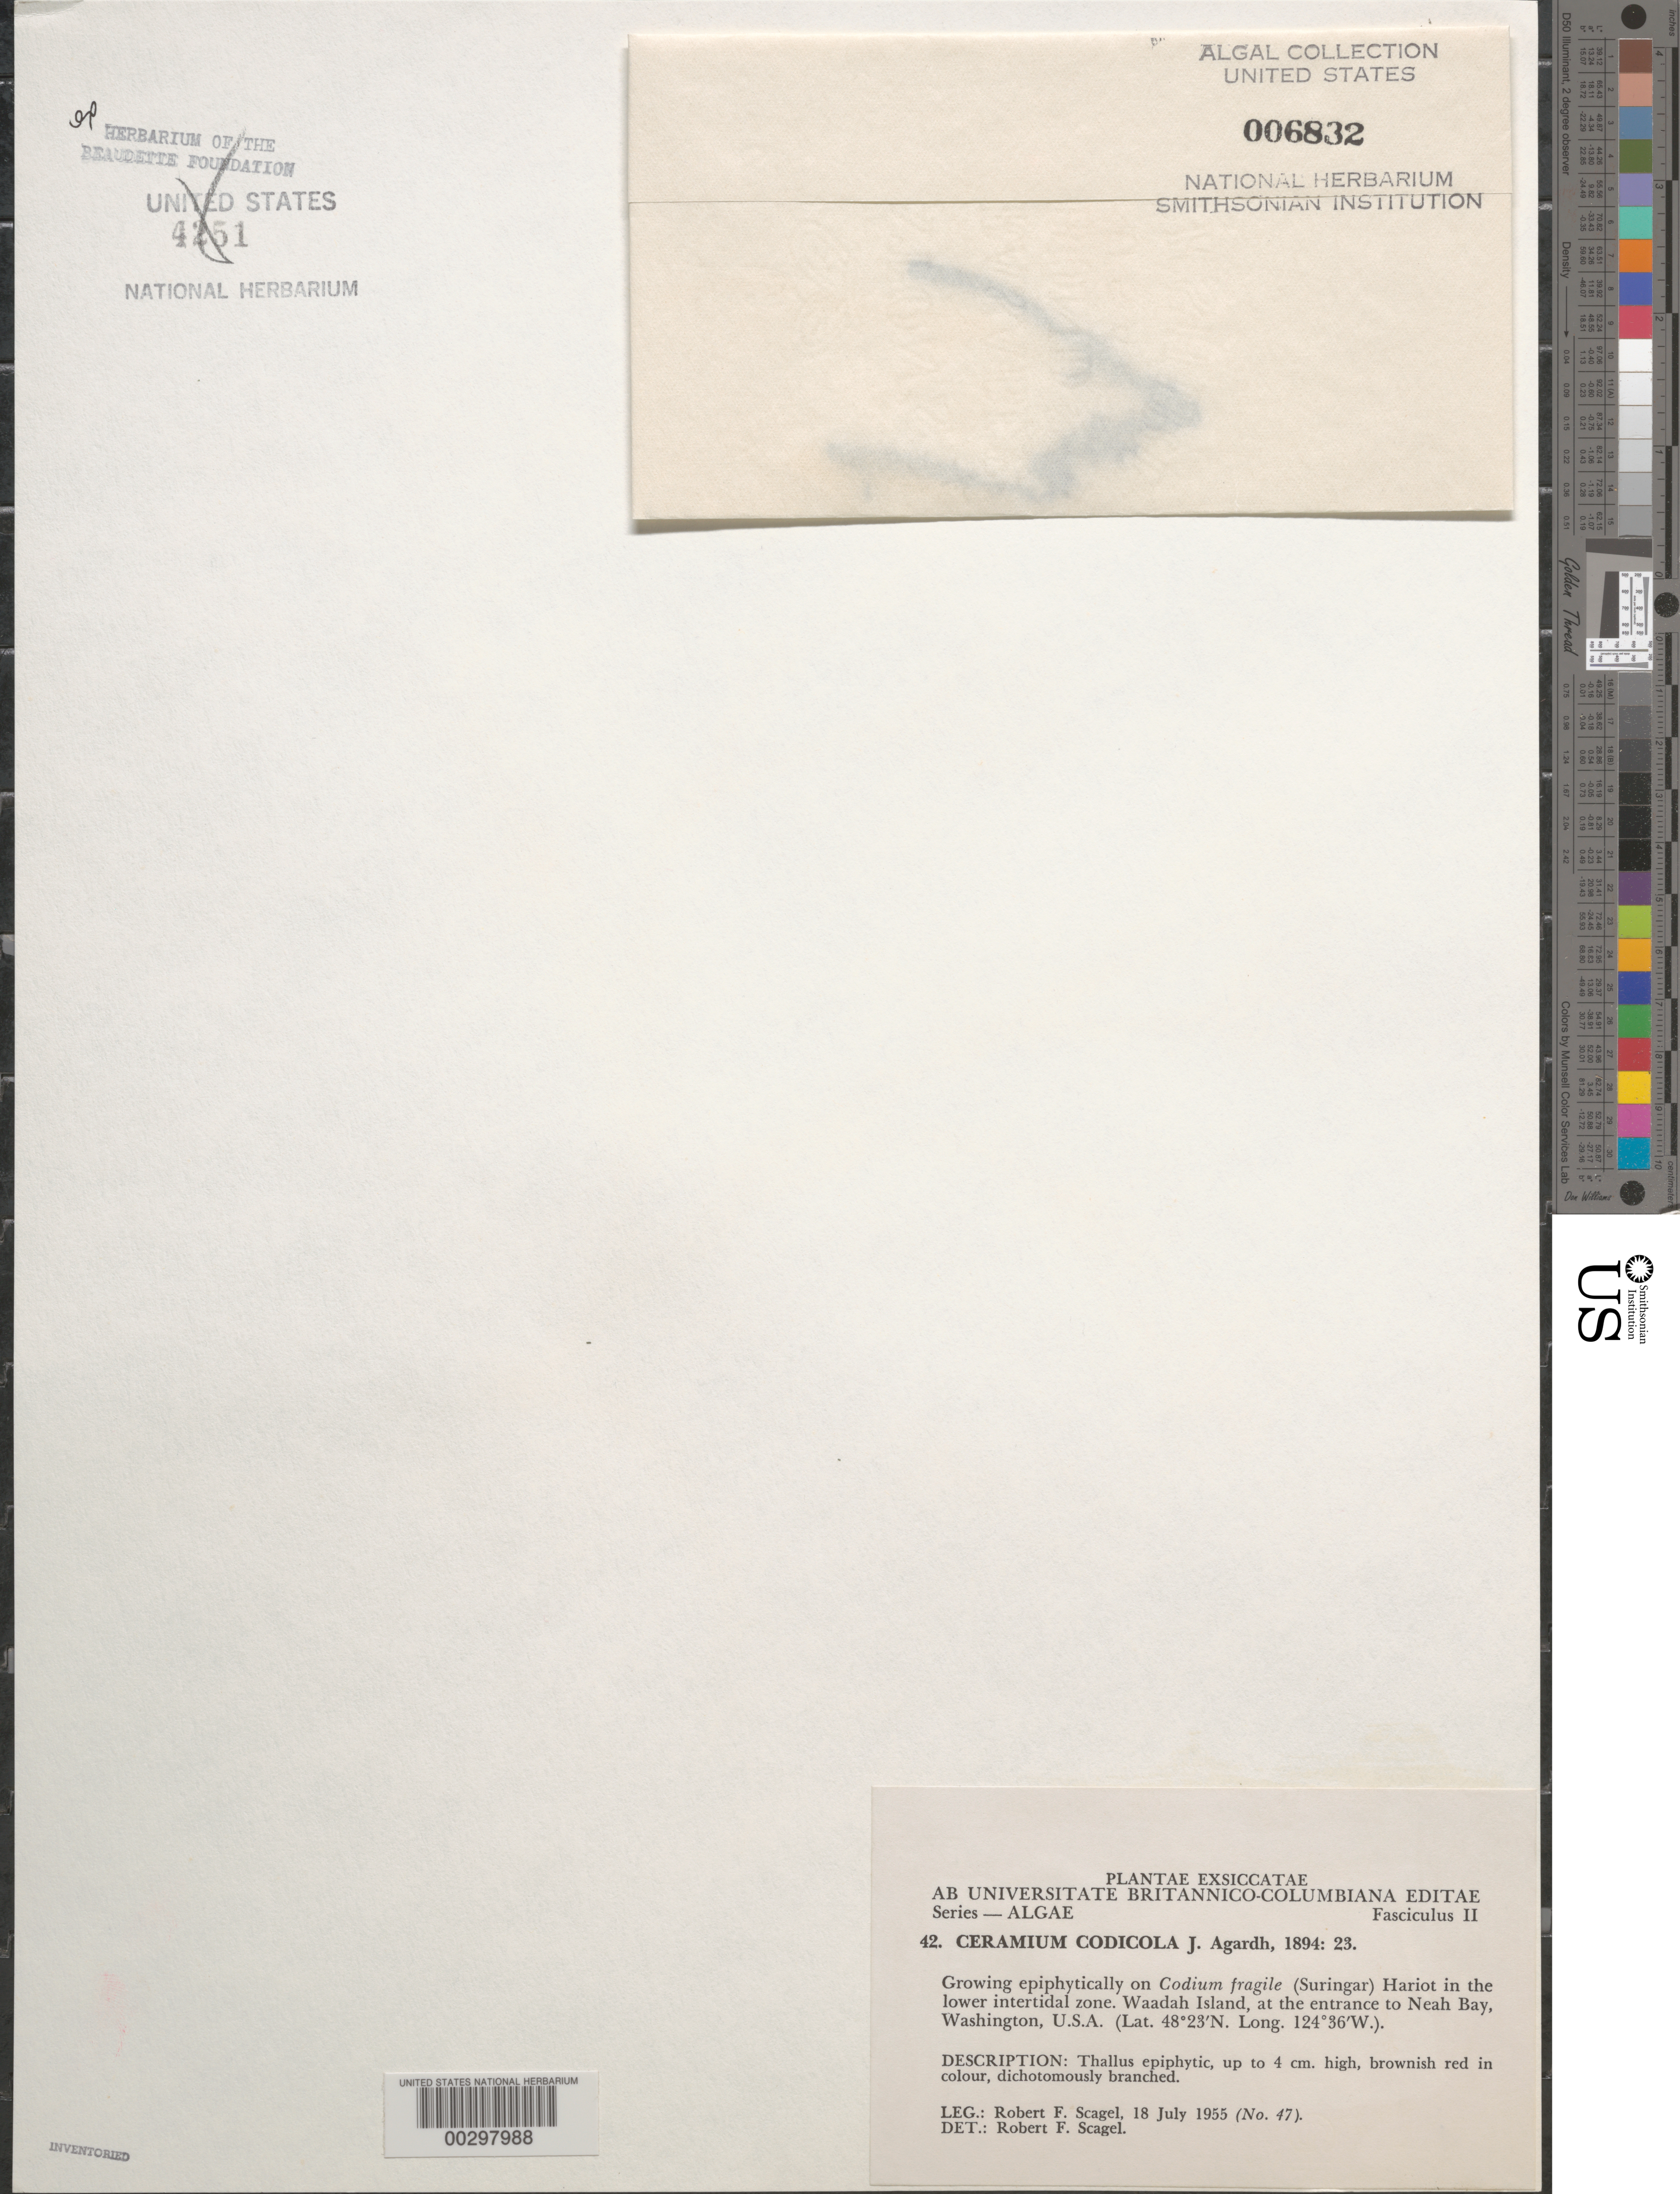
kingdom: Plantae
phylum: Rhodophyta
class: Florideophyceae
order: Ceramiales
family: Ceramiaceae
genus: Ceramium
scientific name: Ceramium codicola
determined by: Scagel, R. F.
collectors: R. F. Scagel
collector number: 47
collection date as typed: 18 Jul 1955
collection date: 1955-07-18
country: United States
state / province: Washington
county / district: Clallam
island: Waadah Island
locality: Neah Bay entrance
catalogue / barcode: US 6832